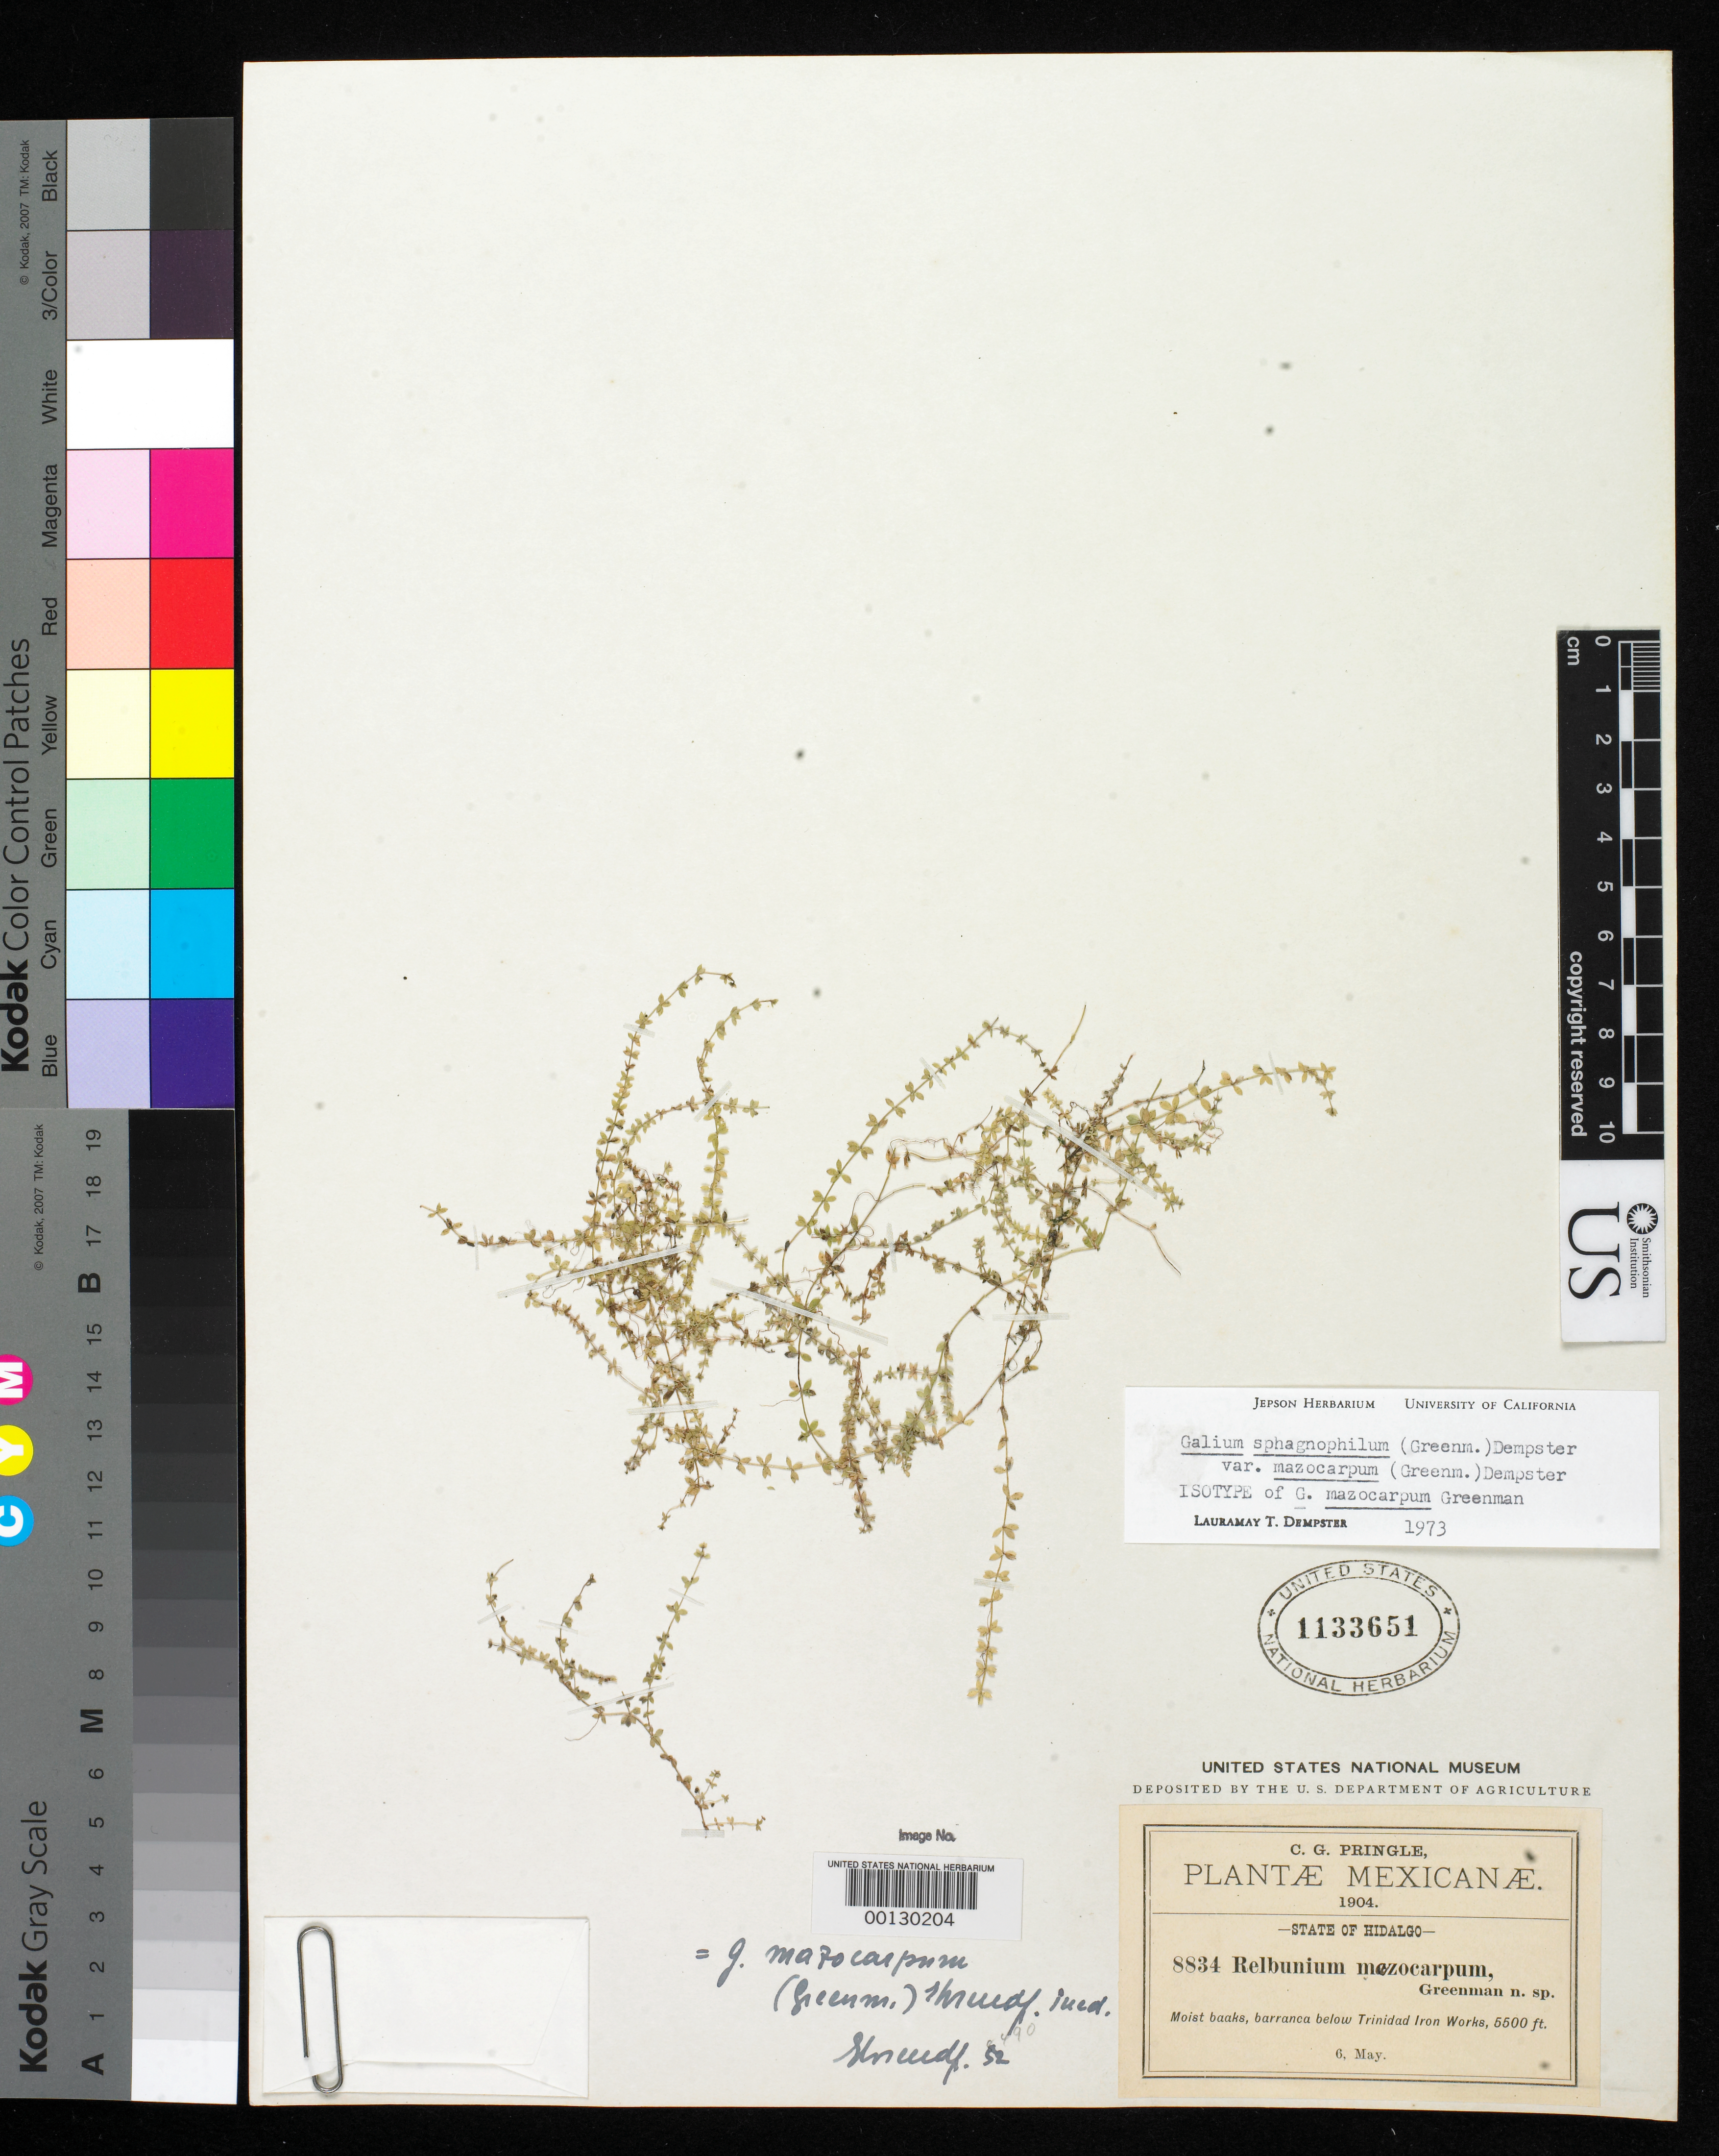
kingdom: Plantae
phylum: Tracheophyta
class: Magnoliopsida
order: Gentianales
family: Rubiaceae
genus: Relbunium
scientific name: Relbunium mazocarpum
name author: Greenm.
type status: Isotype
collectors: C. G. Pringle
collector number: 8834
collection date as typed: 06 May 1904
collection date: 1904-05-06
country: Mexico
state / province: Hidalgo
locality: Barranca below Trinidad Iron Works.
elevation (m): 1675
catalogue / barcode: US 1133651